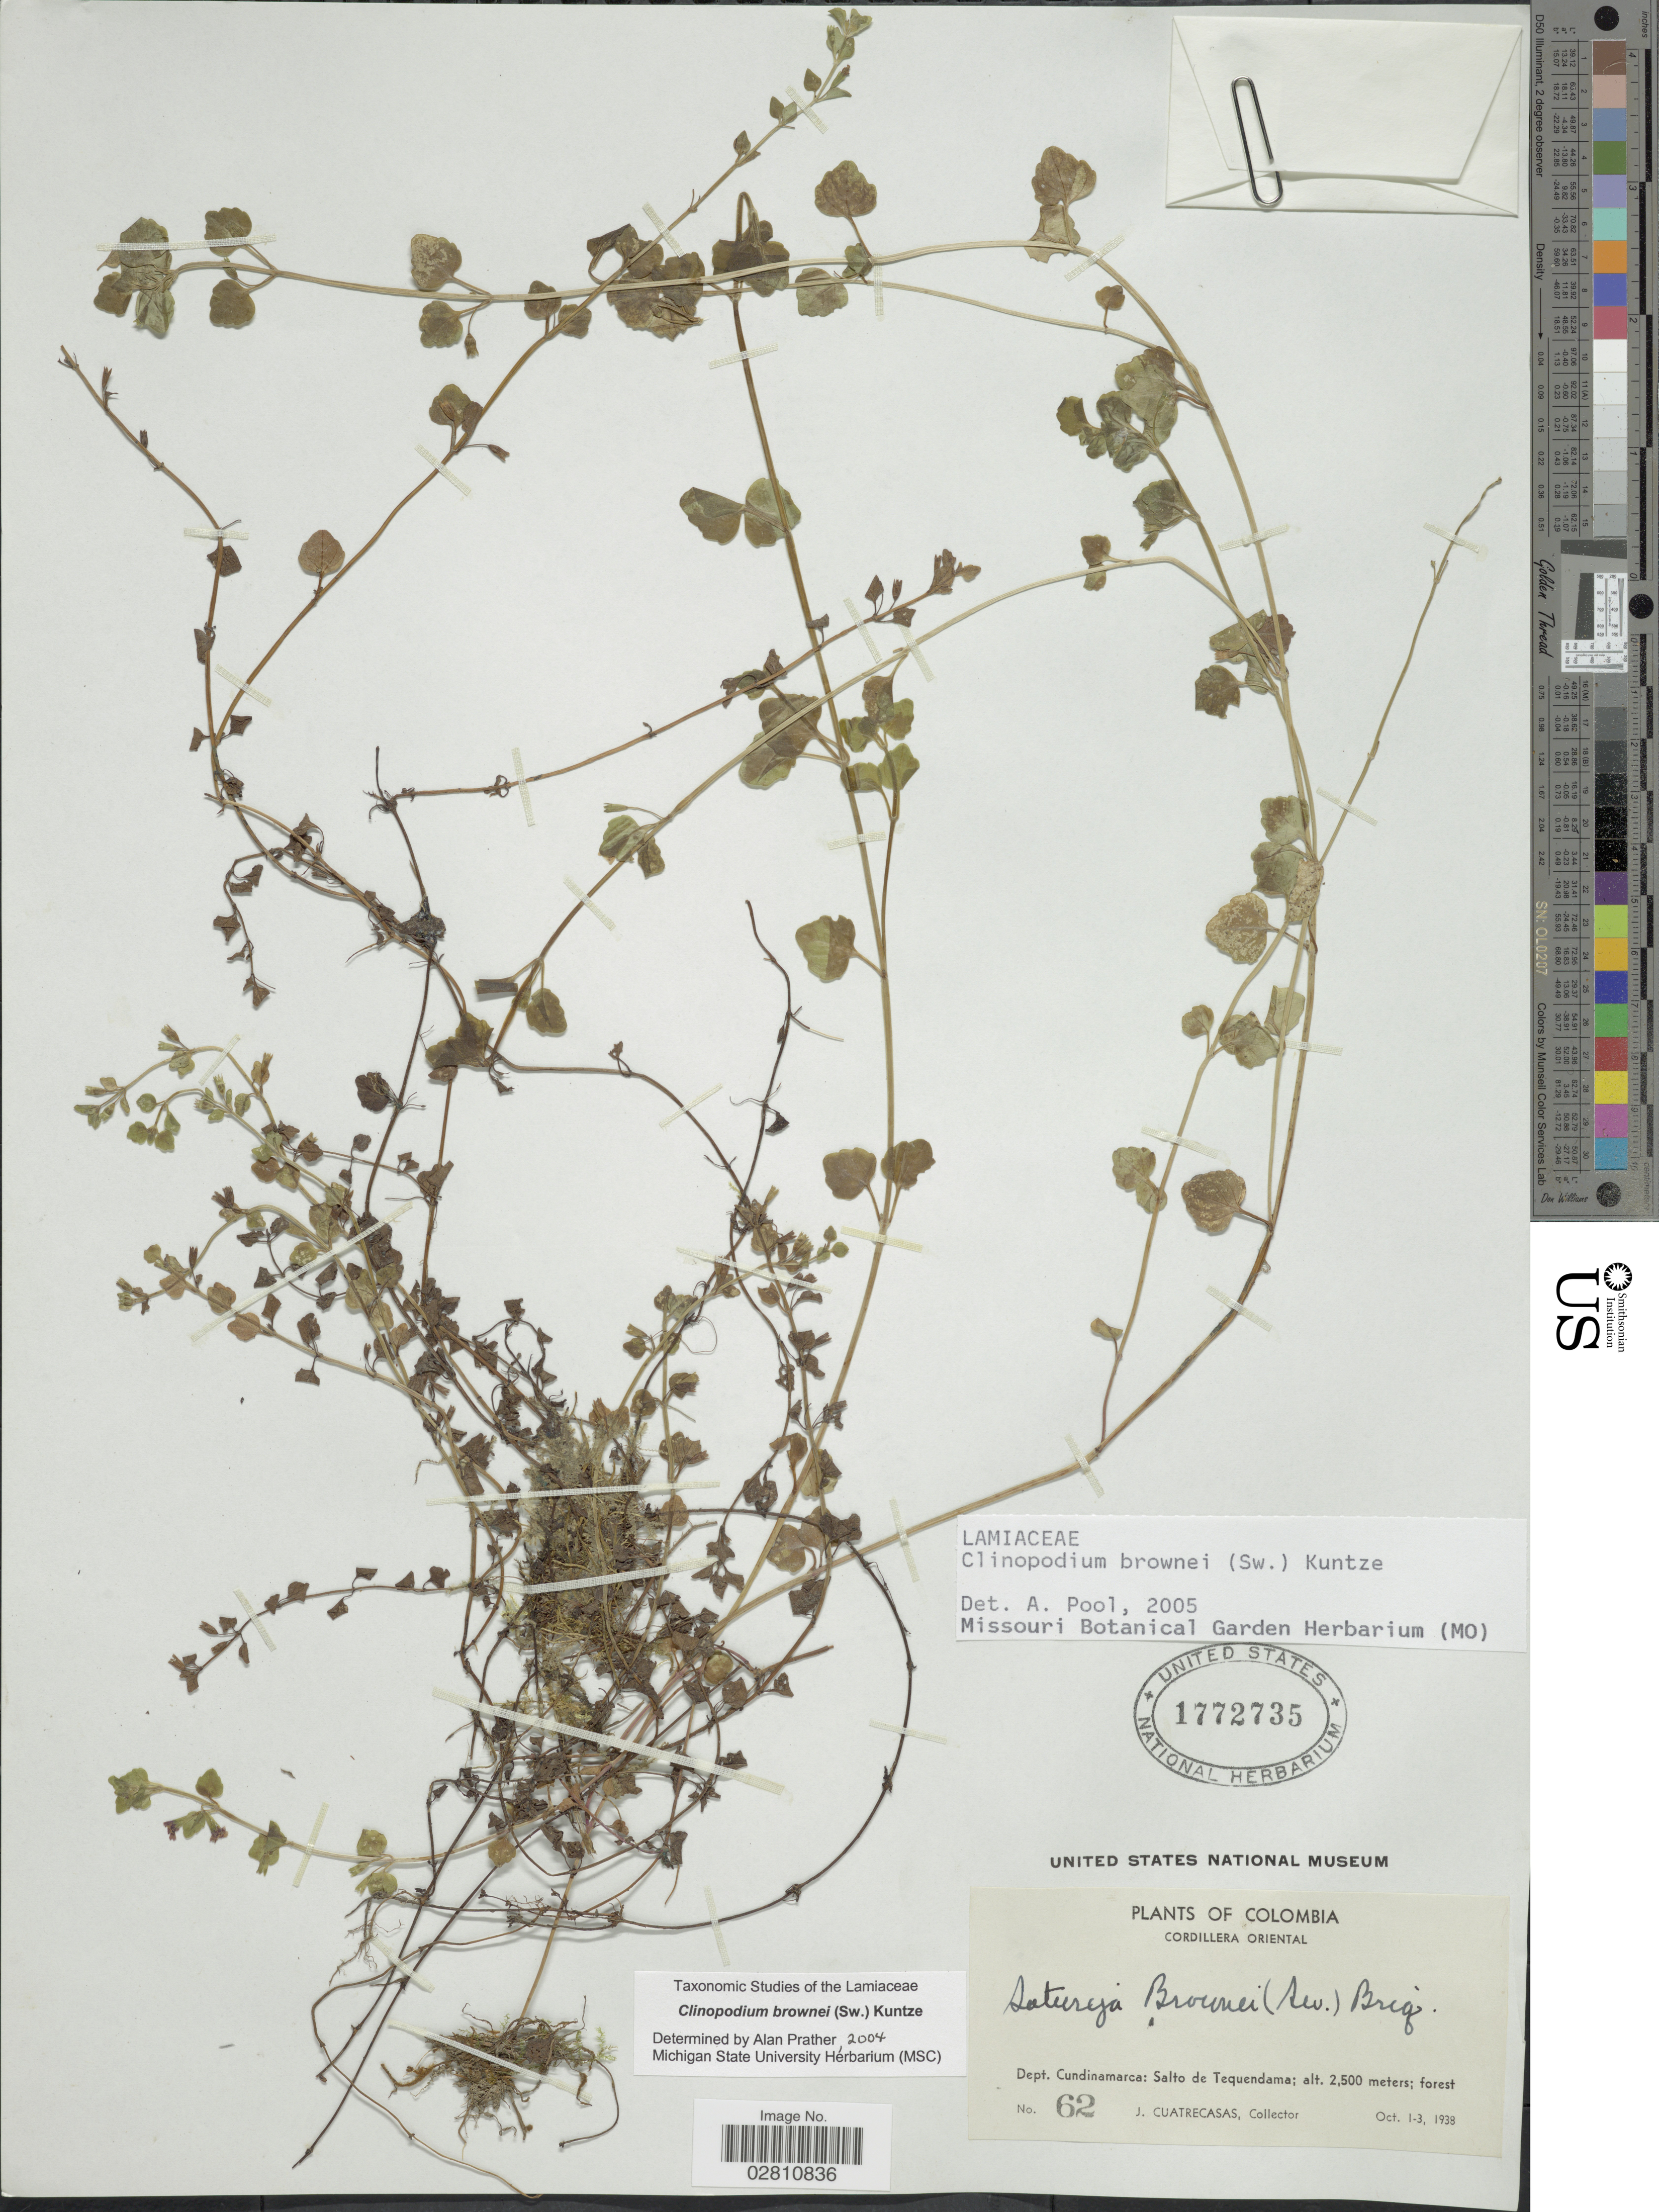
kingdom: Plantae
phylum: Tracheophyta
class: Magnoliopsida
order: Lamiales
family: Lamiaceae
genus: Clinopodium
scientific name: Clinopodium brownei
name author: (Sw.) Kuntze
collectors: J. Cuatrecasas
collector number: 62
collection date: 1938-10-01/1938-10-03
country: Colombia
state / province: Cundinamarca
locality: Cordillera Oriental, Dept. Cundinamarca: Salto de Tequendama.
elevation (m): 2500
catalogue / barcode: US 1772735